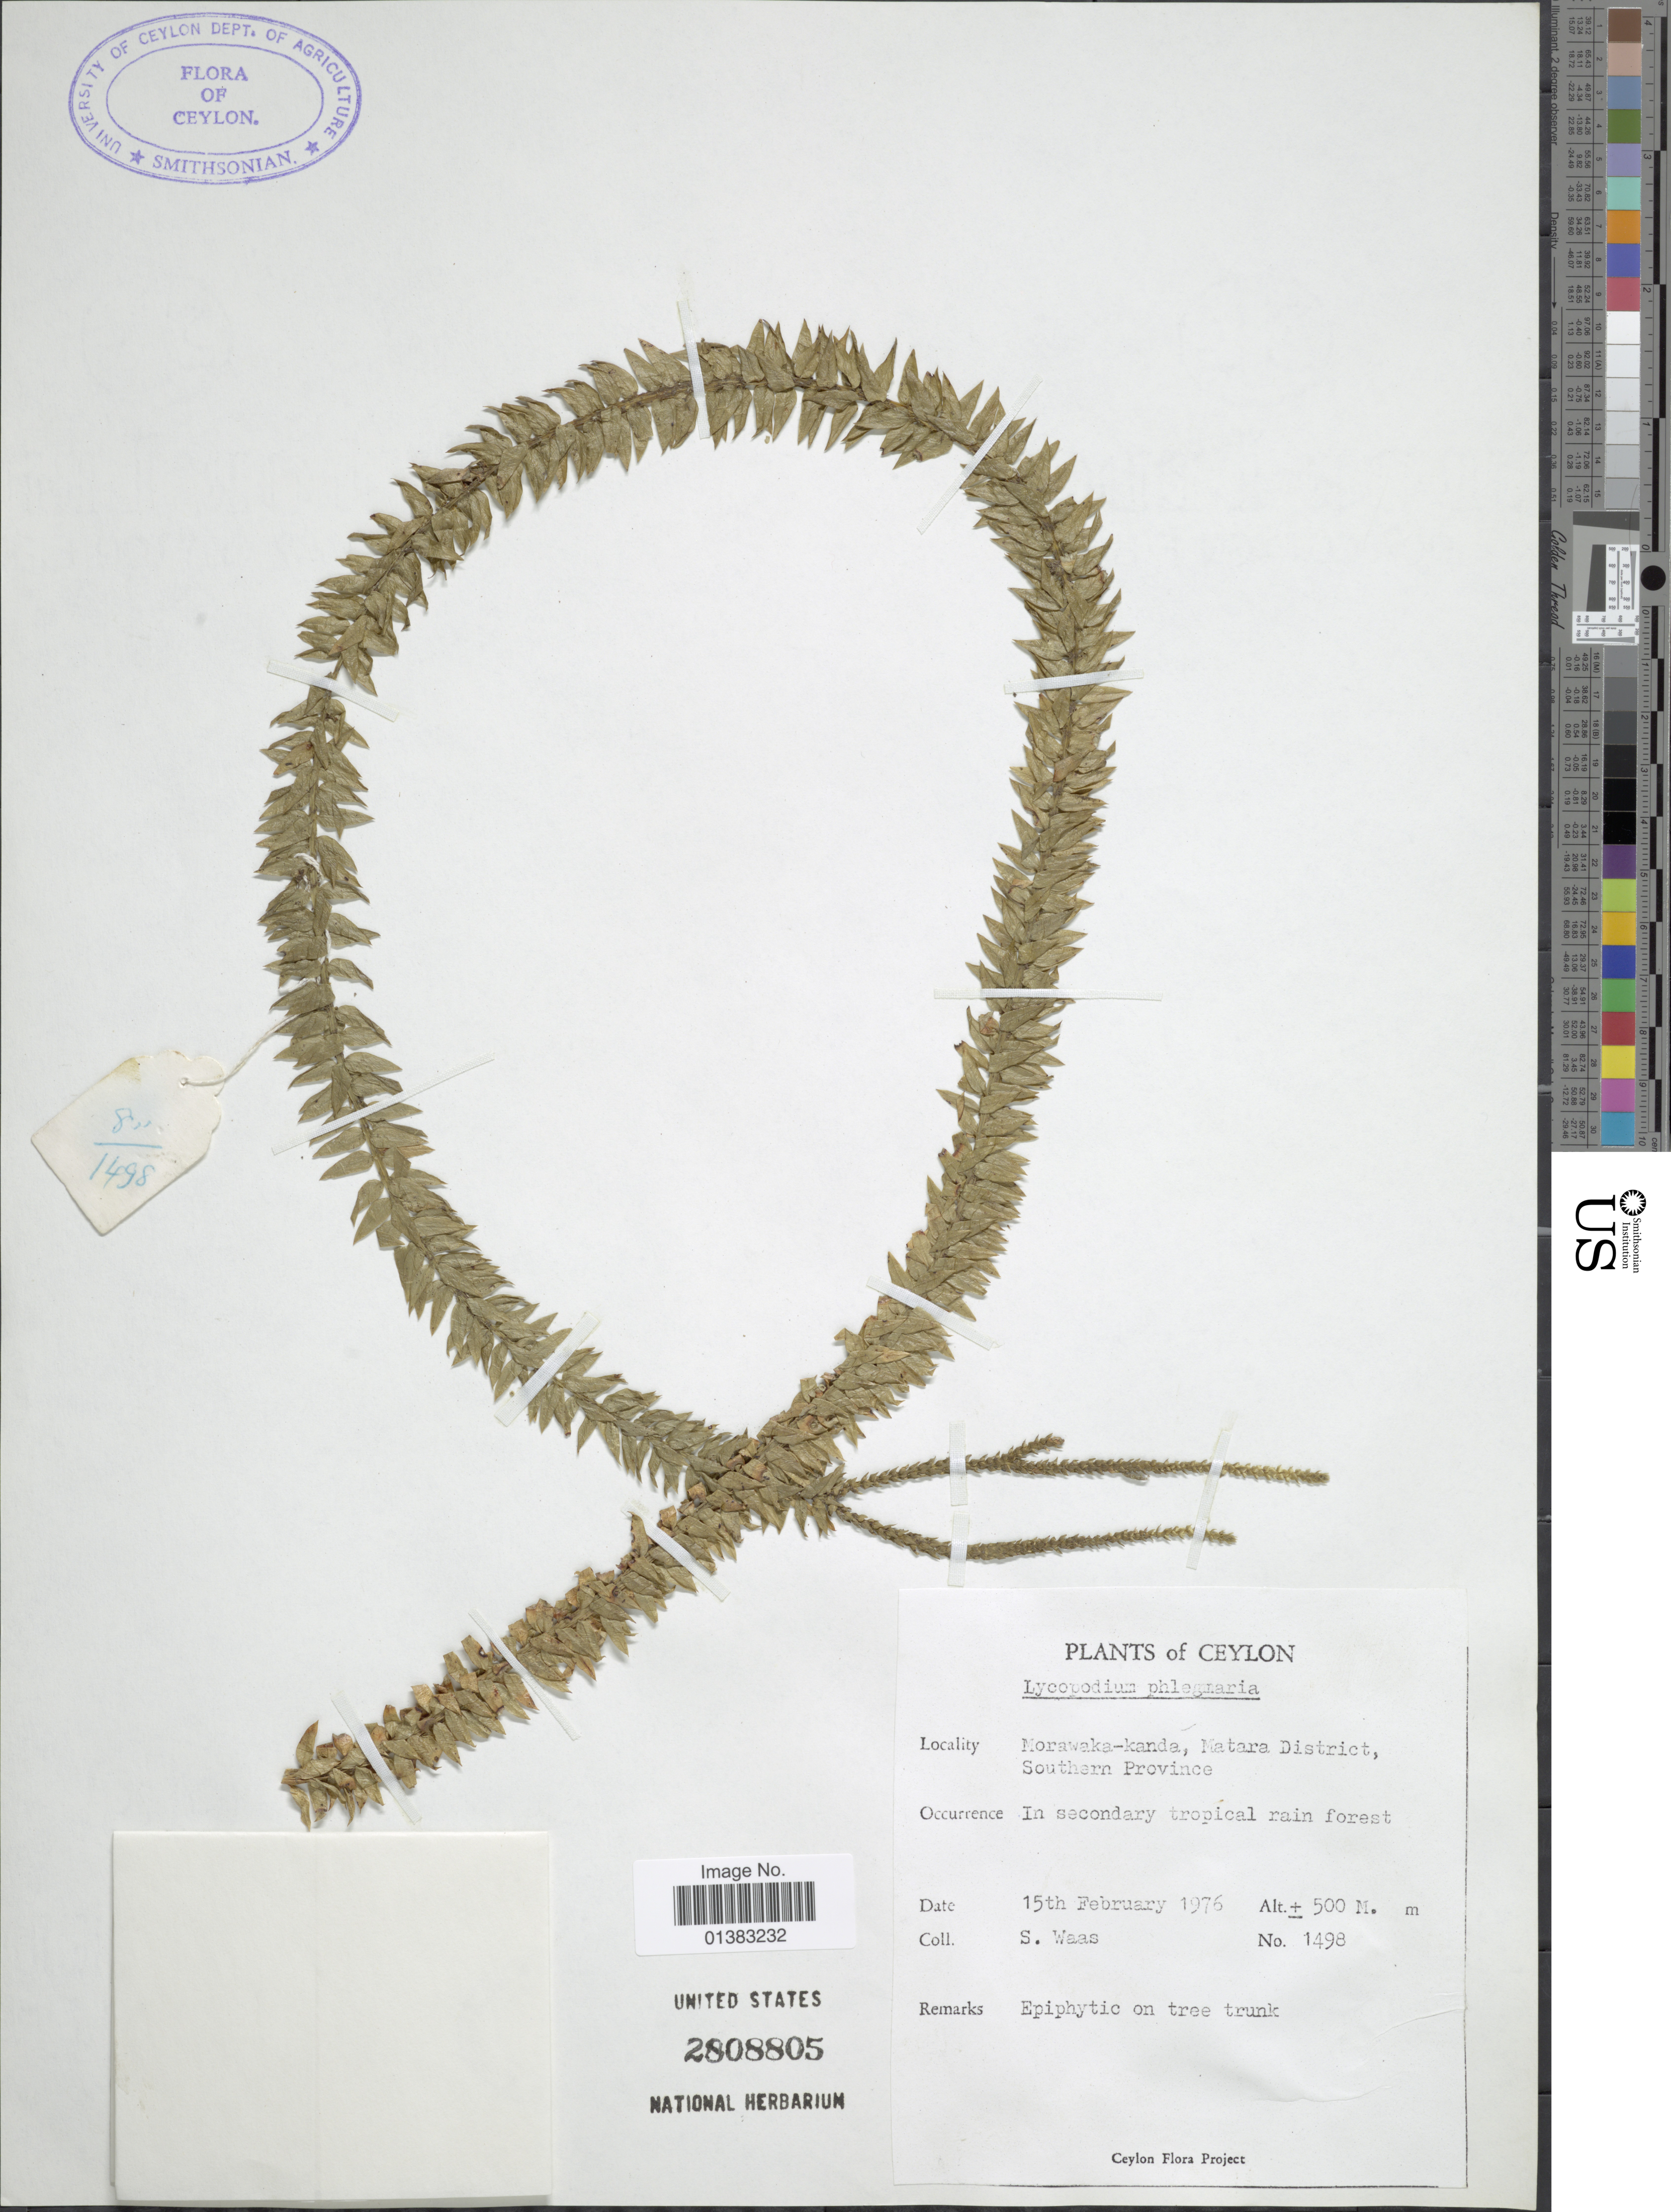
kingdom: Plantae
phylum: Tracheophyta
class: Lycopodiopsida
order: Lycopodiales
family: Lycopodiaceae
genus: Phlegmariurus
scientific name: Phlegmariurus mirabilis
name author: (Willd.) A. R. Field & Testo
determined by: Field, A. R.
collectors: S. Waas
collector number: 1498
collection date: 1976-02-15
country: Sri Lanka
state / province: Southern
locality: Ceylon, Morawaka-kanda, Matara District, Southern Province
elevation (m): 500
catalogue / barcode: US 2808805